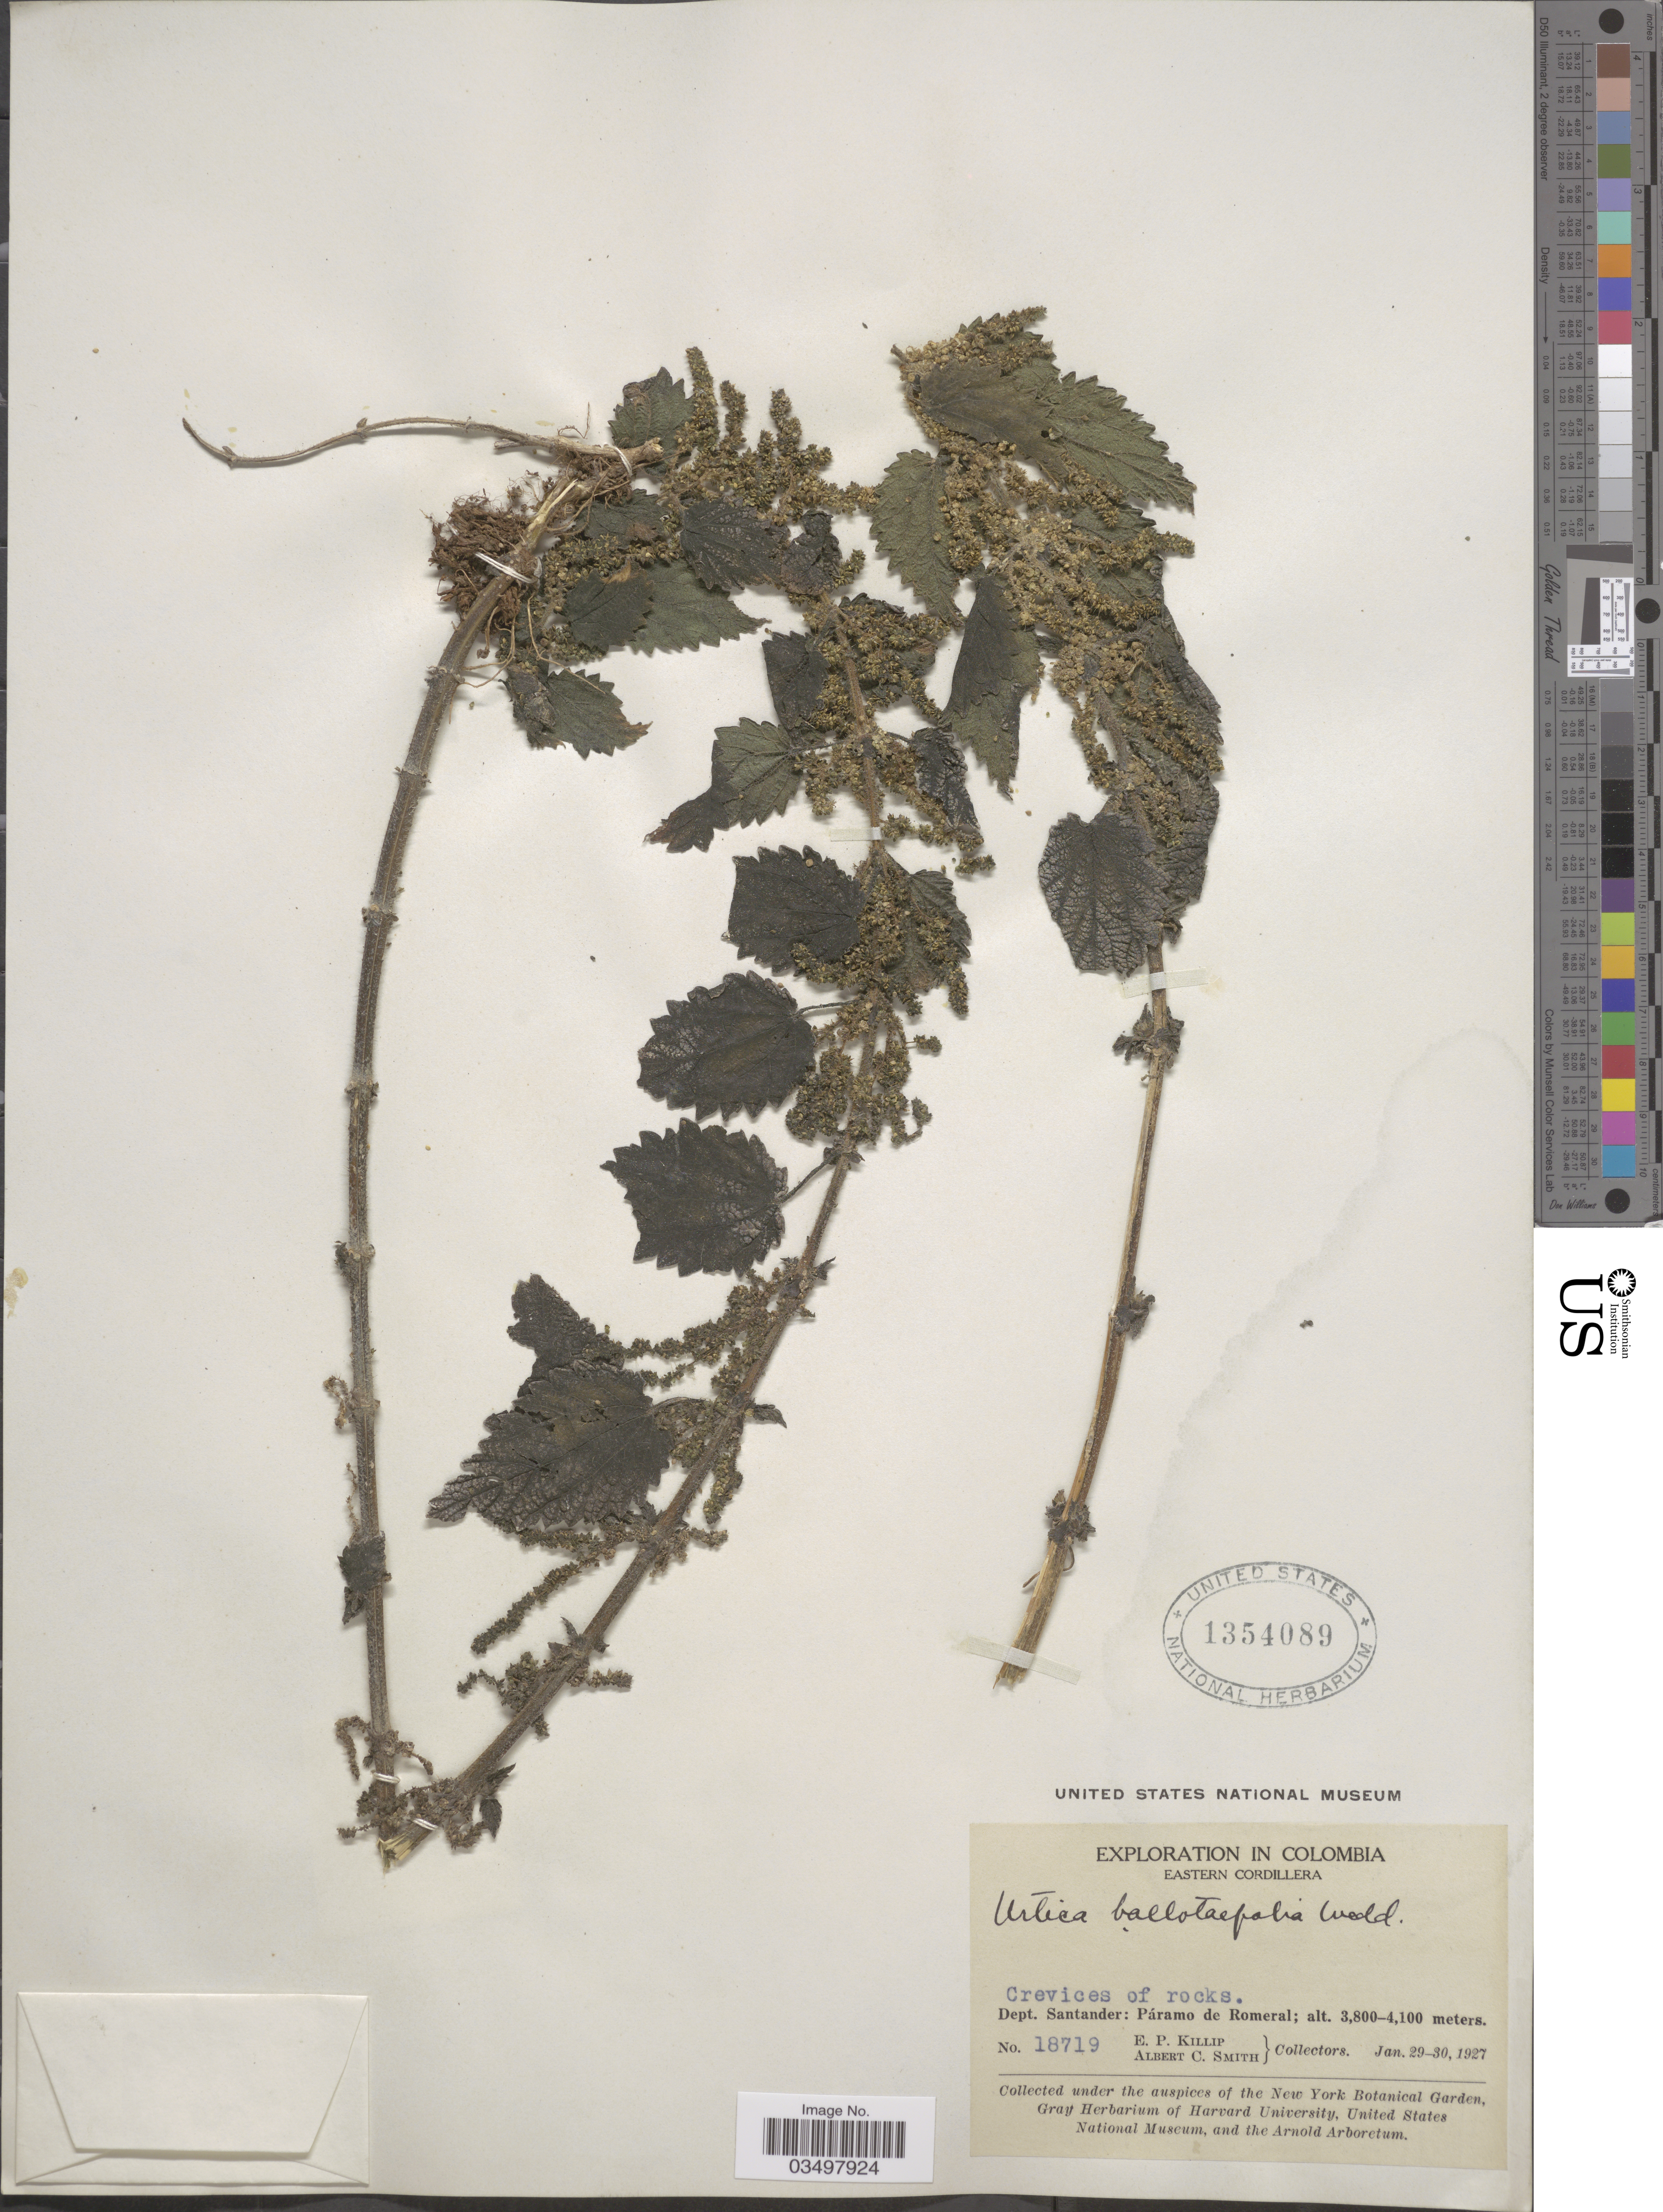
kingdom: Plantae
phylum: Tracheophyta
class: Magnoliopsida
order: Rosales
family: Urticaceae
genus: Urtica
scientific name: Urtica ballotifolia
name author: Wedd.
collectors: E. P. Killip & A. C. Smith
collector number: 18719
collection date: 1927-01-29/1927-01-30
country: Colombia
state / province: Santander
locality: Eastern Cordillera. Dept. Santander: Páramo de Romeral.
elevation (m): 3800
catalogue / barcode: US 1354089